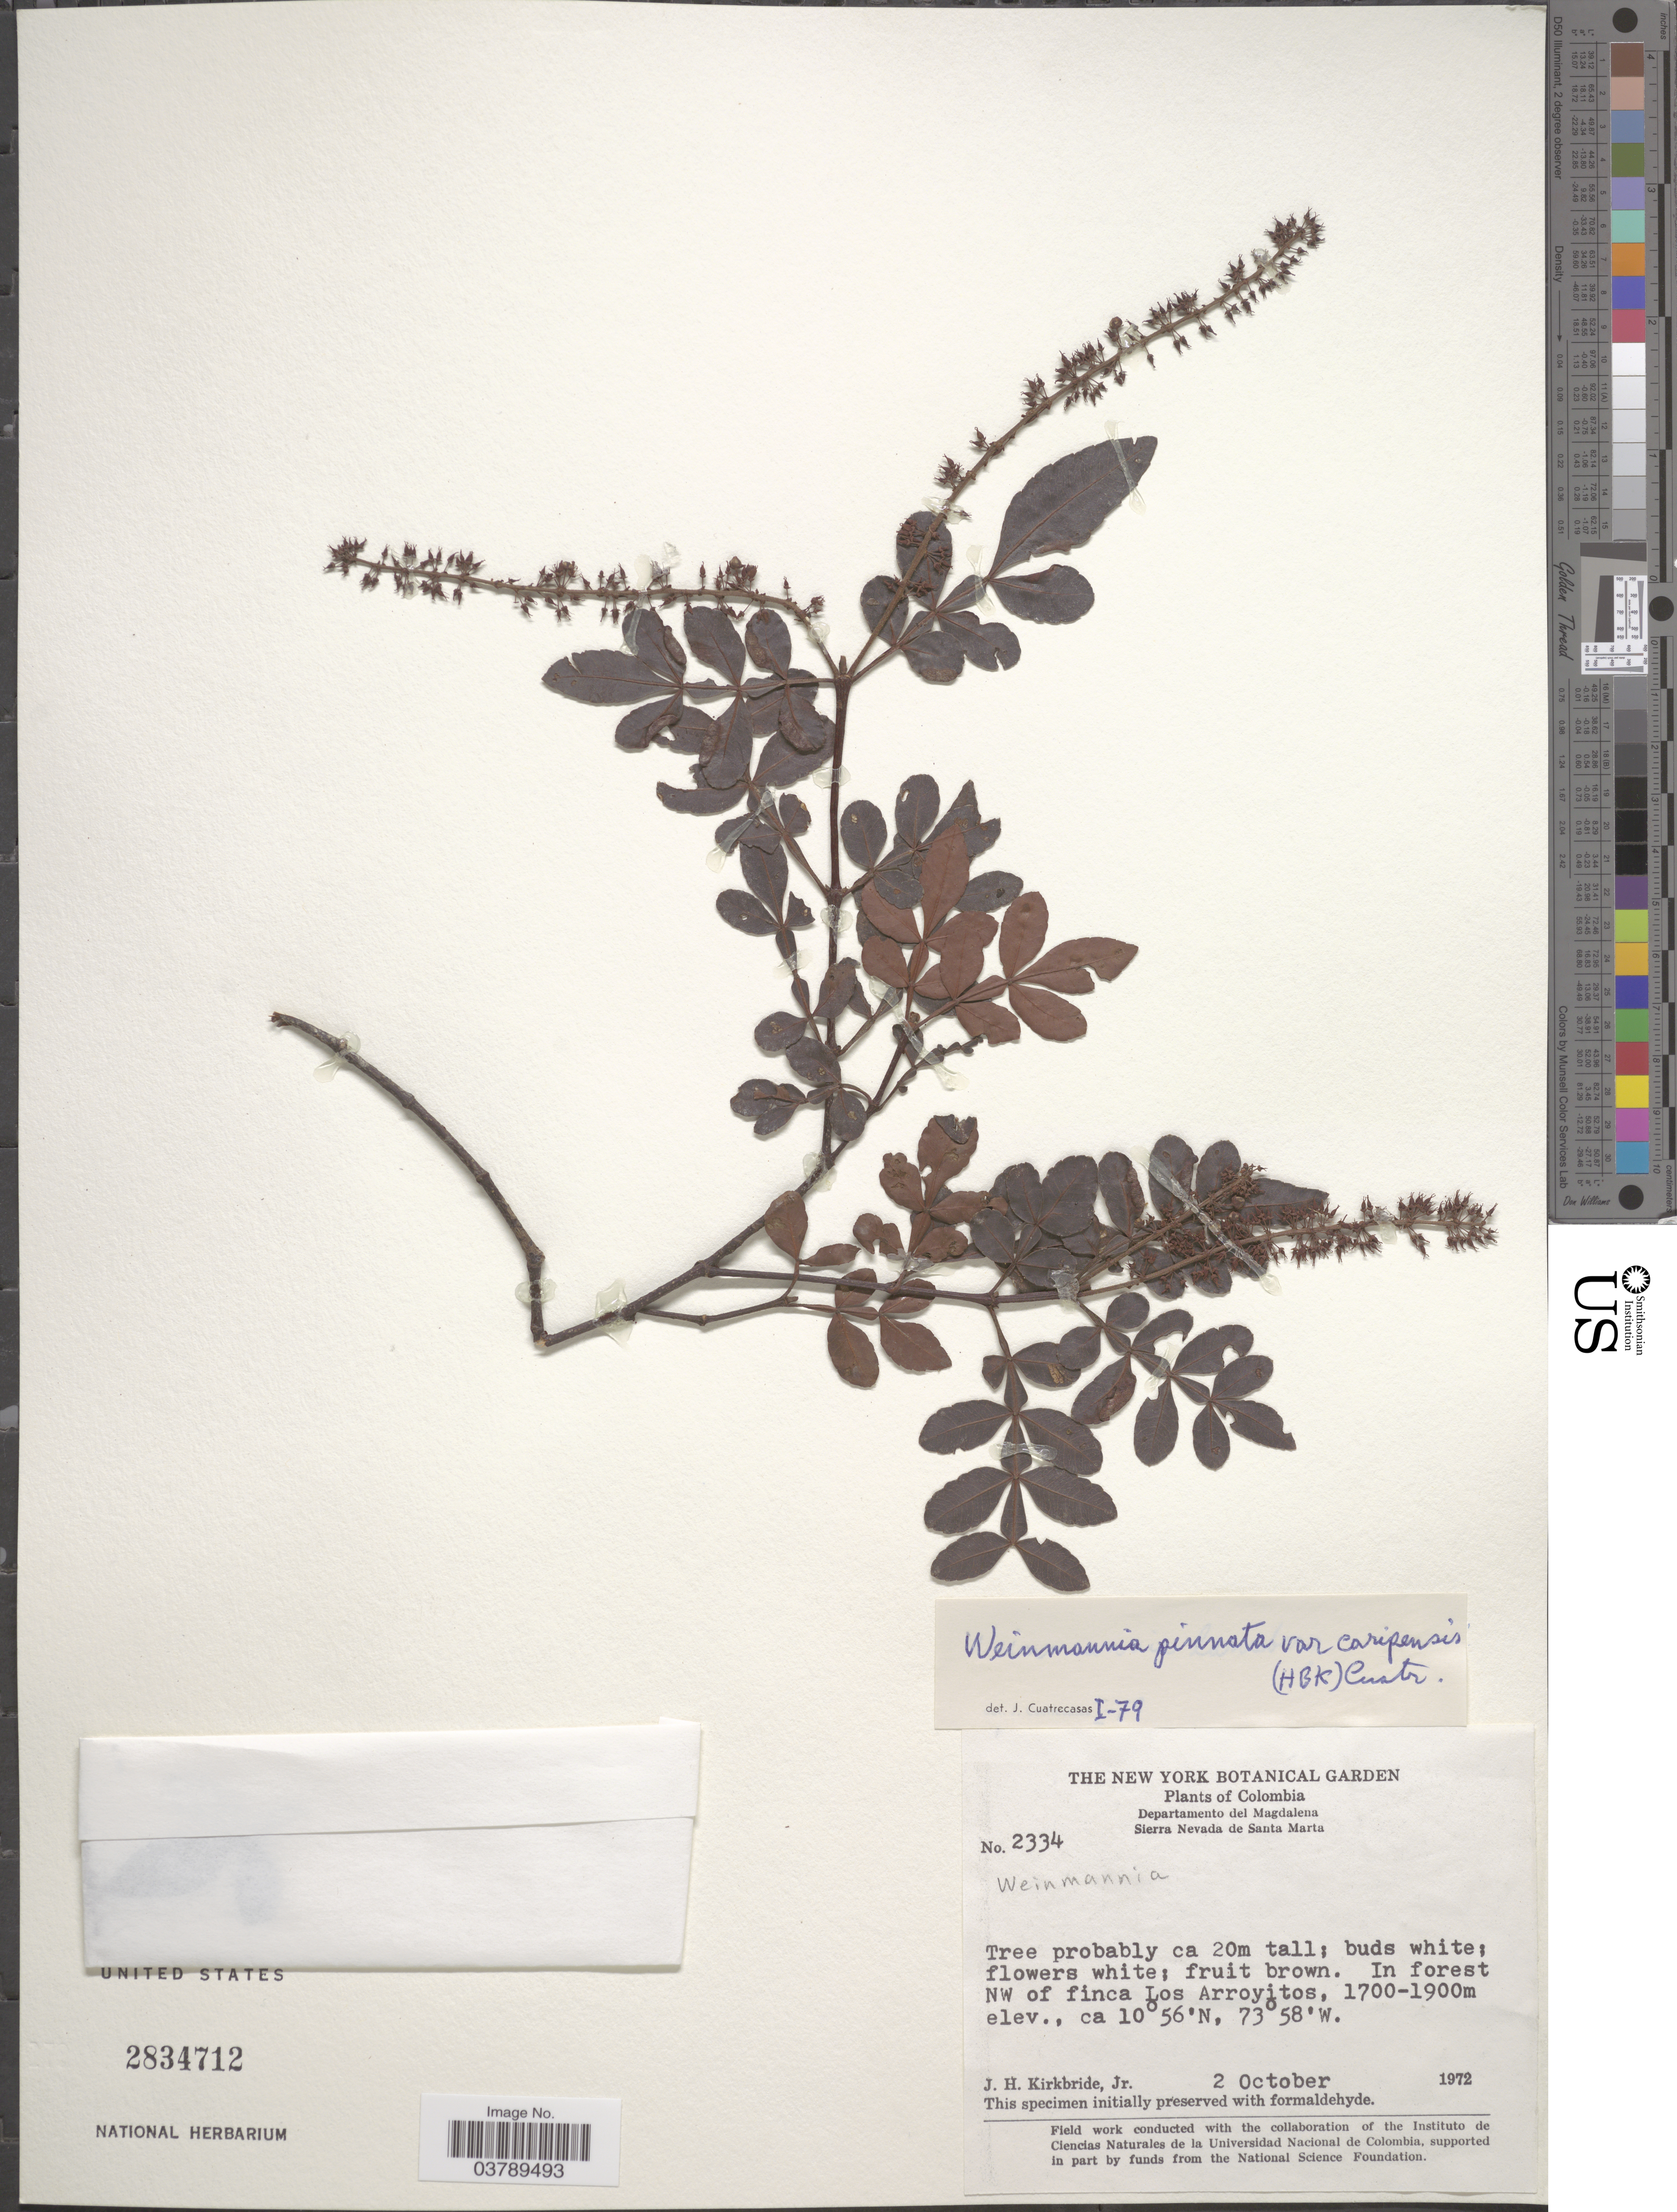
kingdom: Plantae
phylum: Tracheophyta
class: Magnoliopsida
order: Oxalidales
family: Cunoniaceae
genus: Weinmannia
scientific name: Weinmannia pinnata var. caripensis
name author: (Kunth) Cuatrec.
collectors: J. H. Kirkbride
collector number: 2334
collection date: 1972-10-02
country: Colombia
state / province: Magdalena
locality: Departamento del Magdalena. Sierra Nevada de Santa Marta. In forest NW of finca Los Arroyitos.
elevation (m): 1700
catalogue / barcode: US 2834712